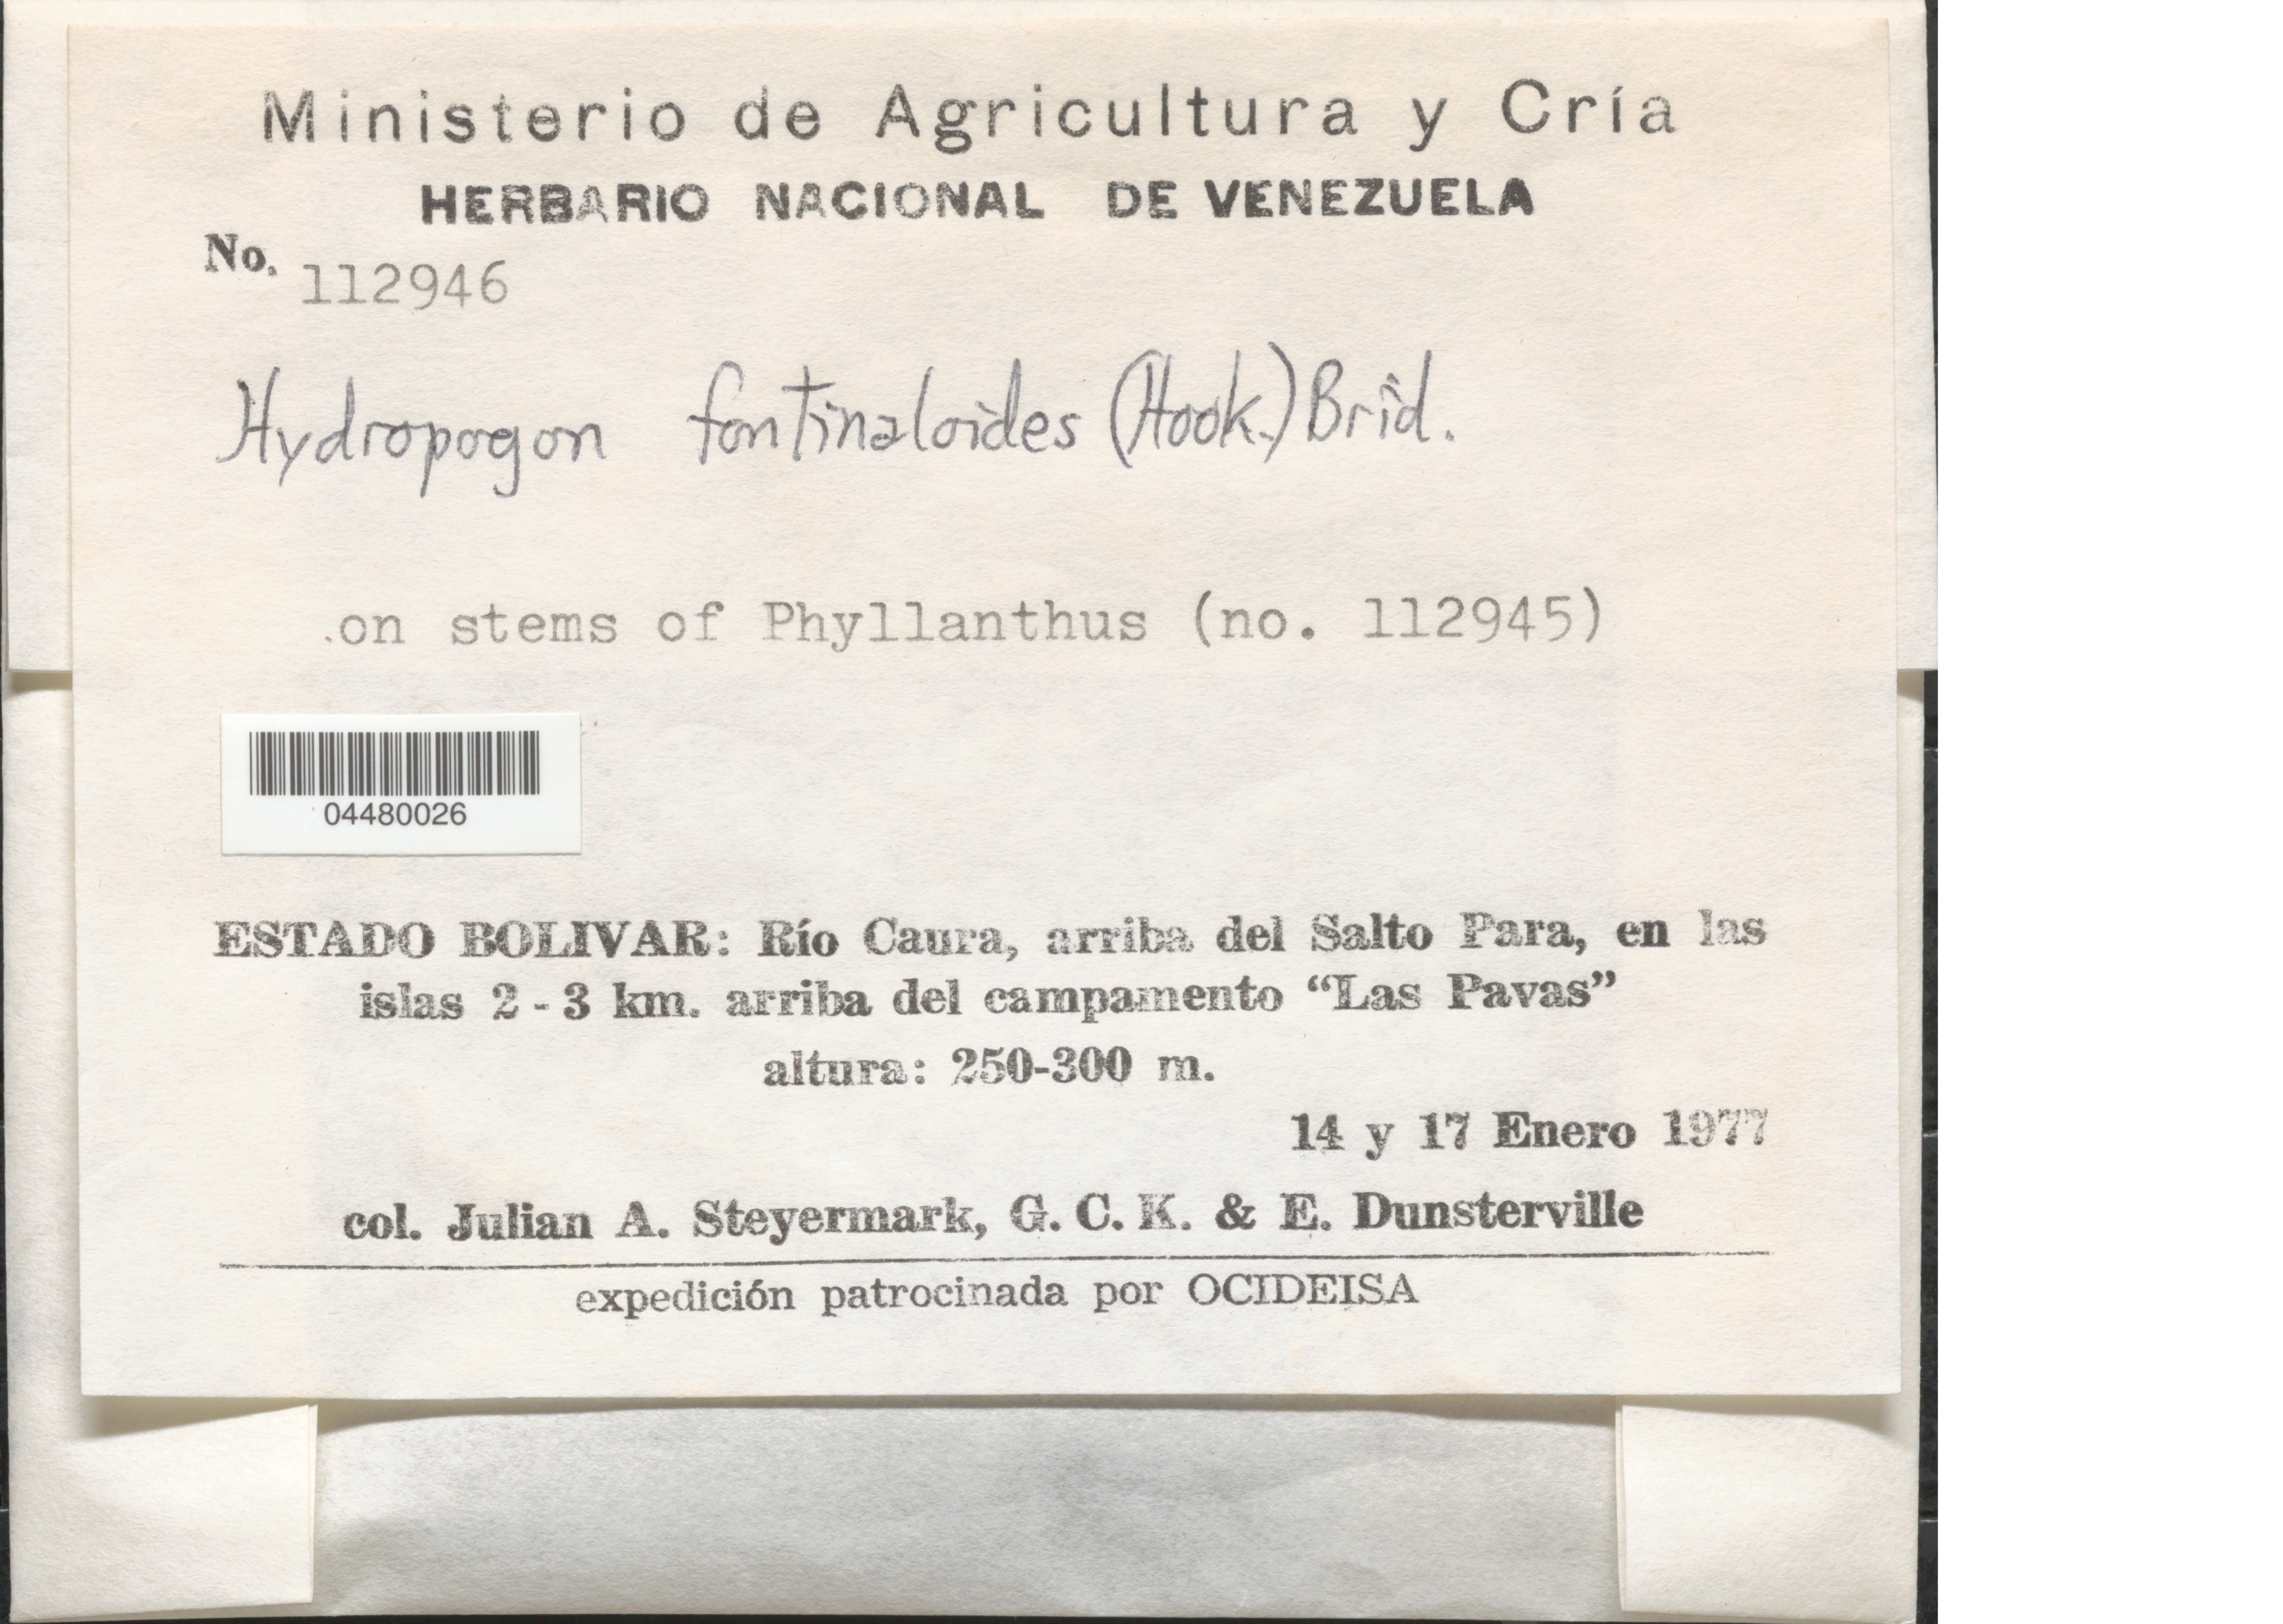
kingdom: Plantae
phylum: Bryophyta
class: Bryopsida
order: Hypnales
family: Sematophyllaceae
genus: Hydropogon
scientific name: Hydropogon fontinaloides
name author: (Hook.) Brid.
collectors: J. Steyermark, G. C. K. Dunsterville & E. Dunsterville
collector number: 112946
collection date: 1977-01-14/1977-01-17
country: Venezuela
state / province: Bolivar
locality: Río Caura, arriba del Salto Para, en las islas 2-3 km. arriba del campamento "Las Pavas".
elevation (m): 250